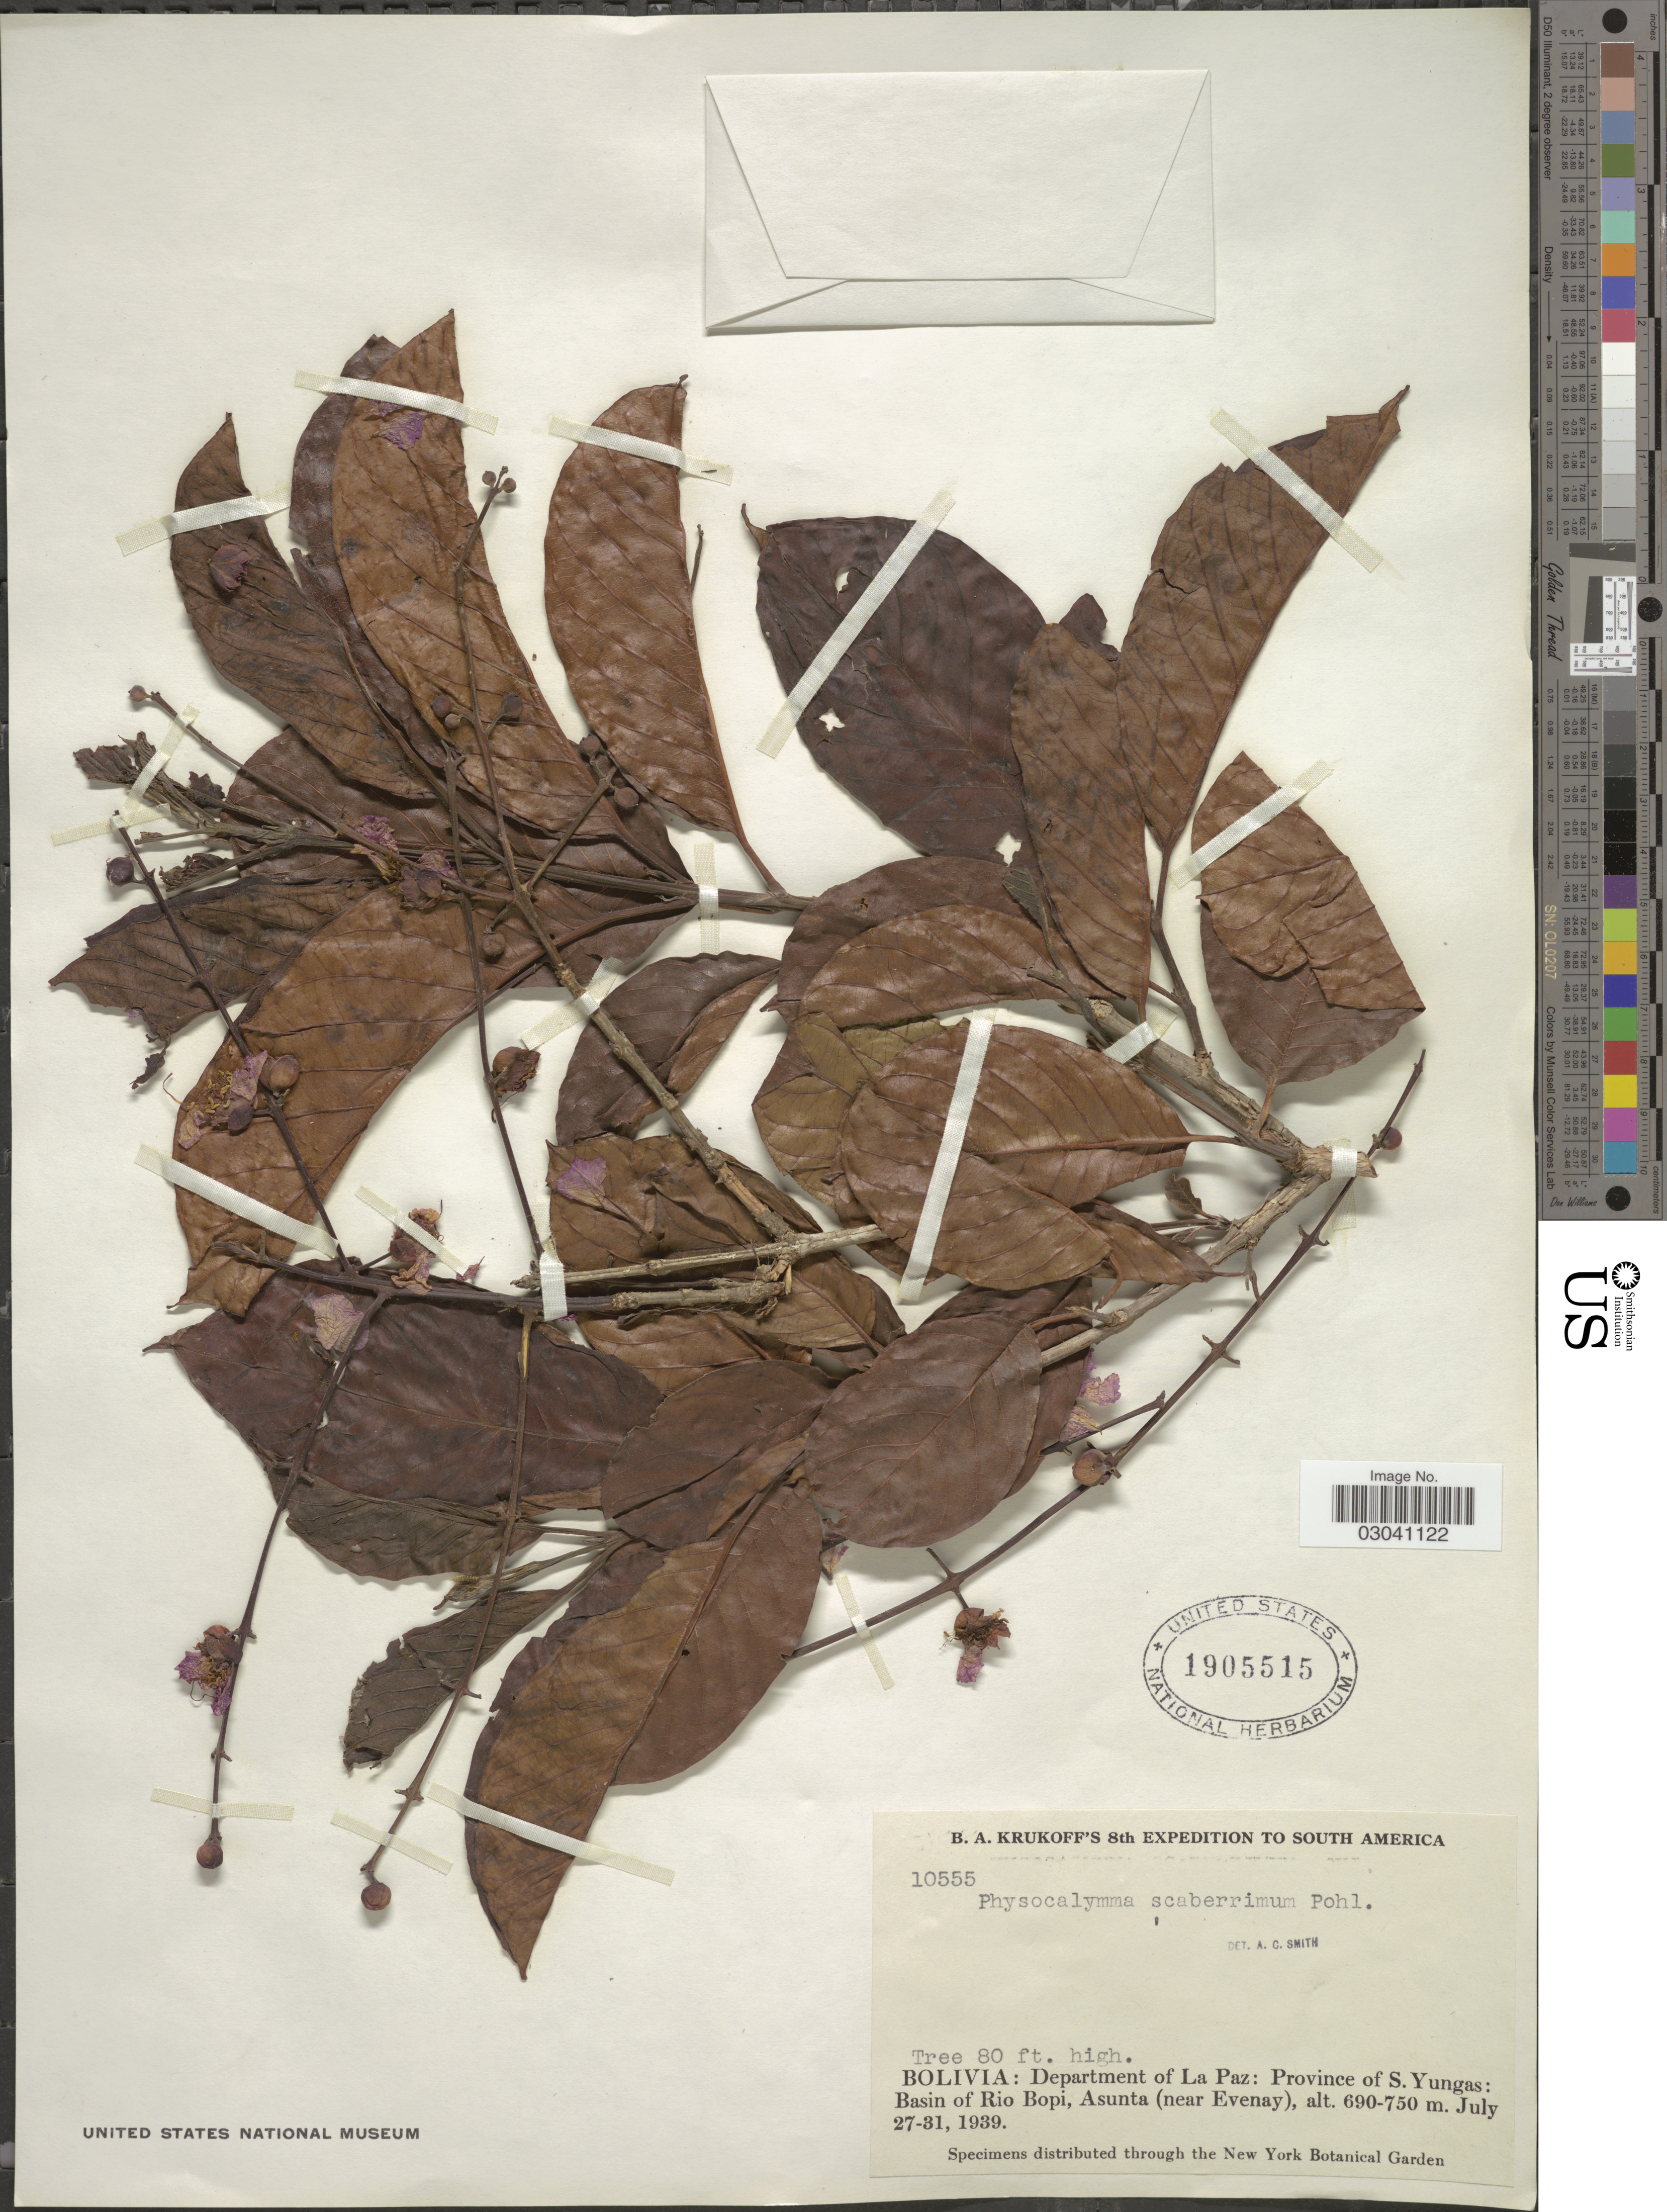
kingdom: Plantae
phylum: Tracheophyta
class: Magnoliopsida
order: Myrtales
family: Lythraceae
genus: Physocalymma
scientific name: Physocalymma scaberrimum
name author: Pohl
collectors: B. A. Krukoff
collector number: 10555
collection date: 1939-07-27/1939-07-31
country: Bolivia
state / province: La Paz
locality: Department of La Paz: Province of S. Yungas: Basin of Rio Bopi, Asunta (near Evenay).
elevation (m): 690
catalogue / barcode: US 1905515